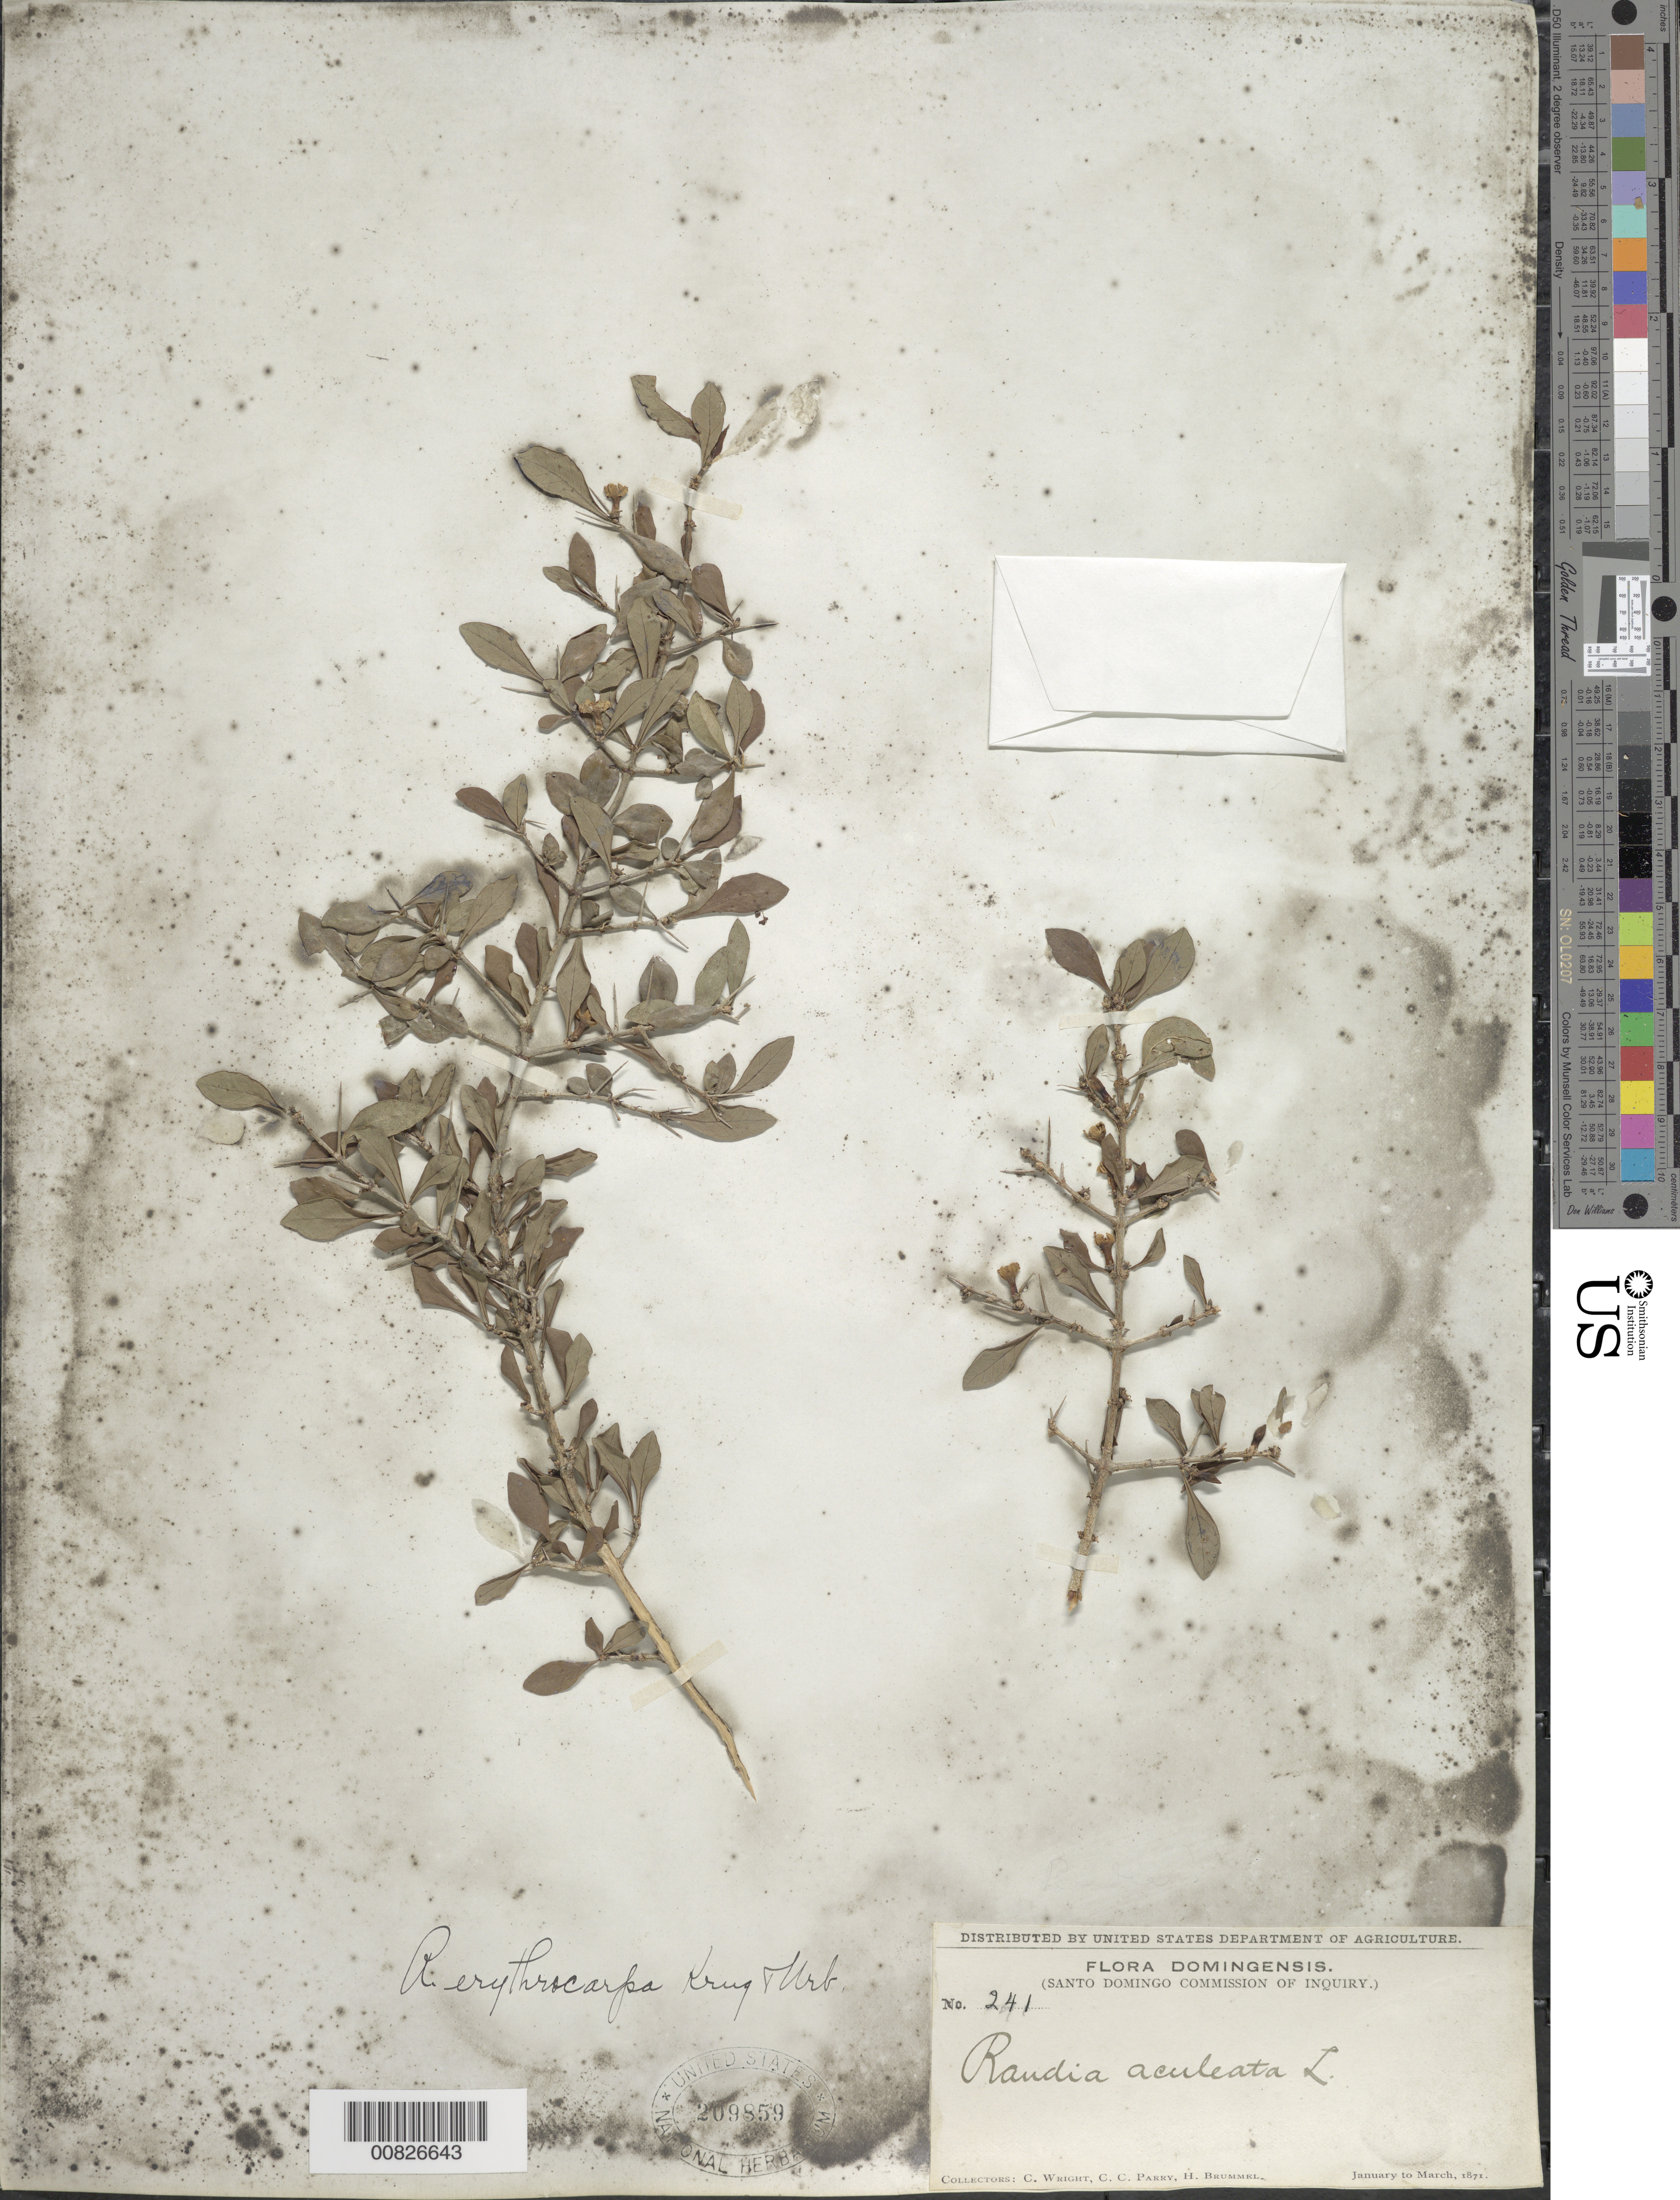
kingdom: Plantae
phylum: Tracheophyta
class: Magnoliopsida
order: Gentianales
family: Rubiaceae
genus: Randia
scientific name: Randia erythrocarpa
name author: Krug & Urb.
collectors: C. Wright, C. C. Parry & H. Brummel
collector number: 241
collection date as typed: Jan 1871 to -- Mar 1871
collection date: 1871-01/1871-03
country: Dominican Republic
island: Hispaniola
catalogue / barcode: US 209859